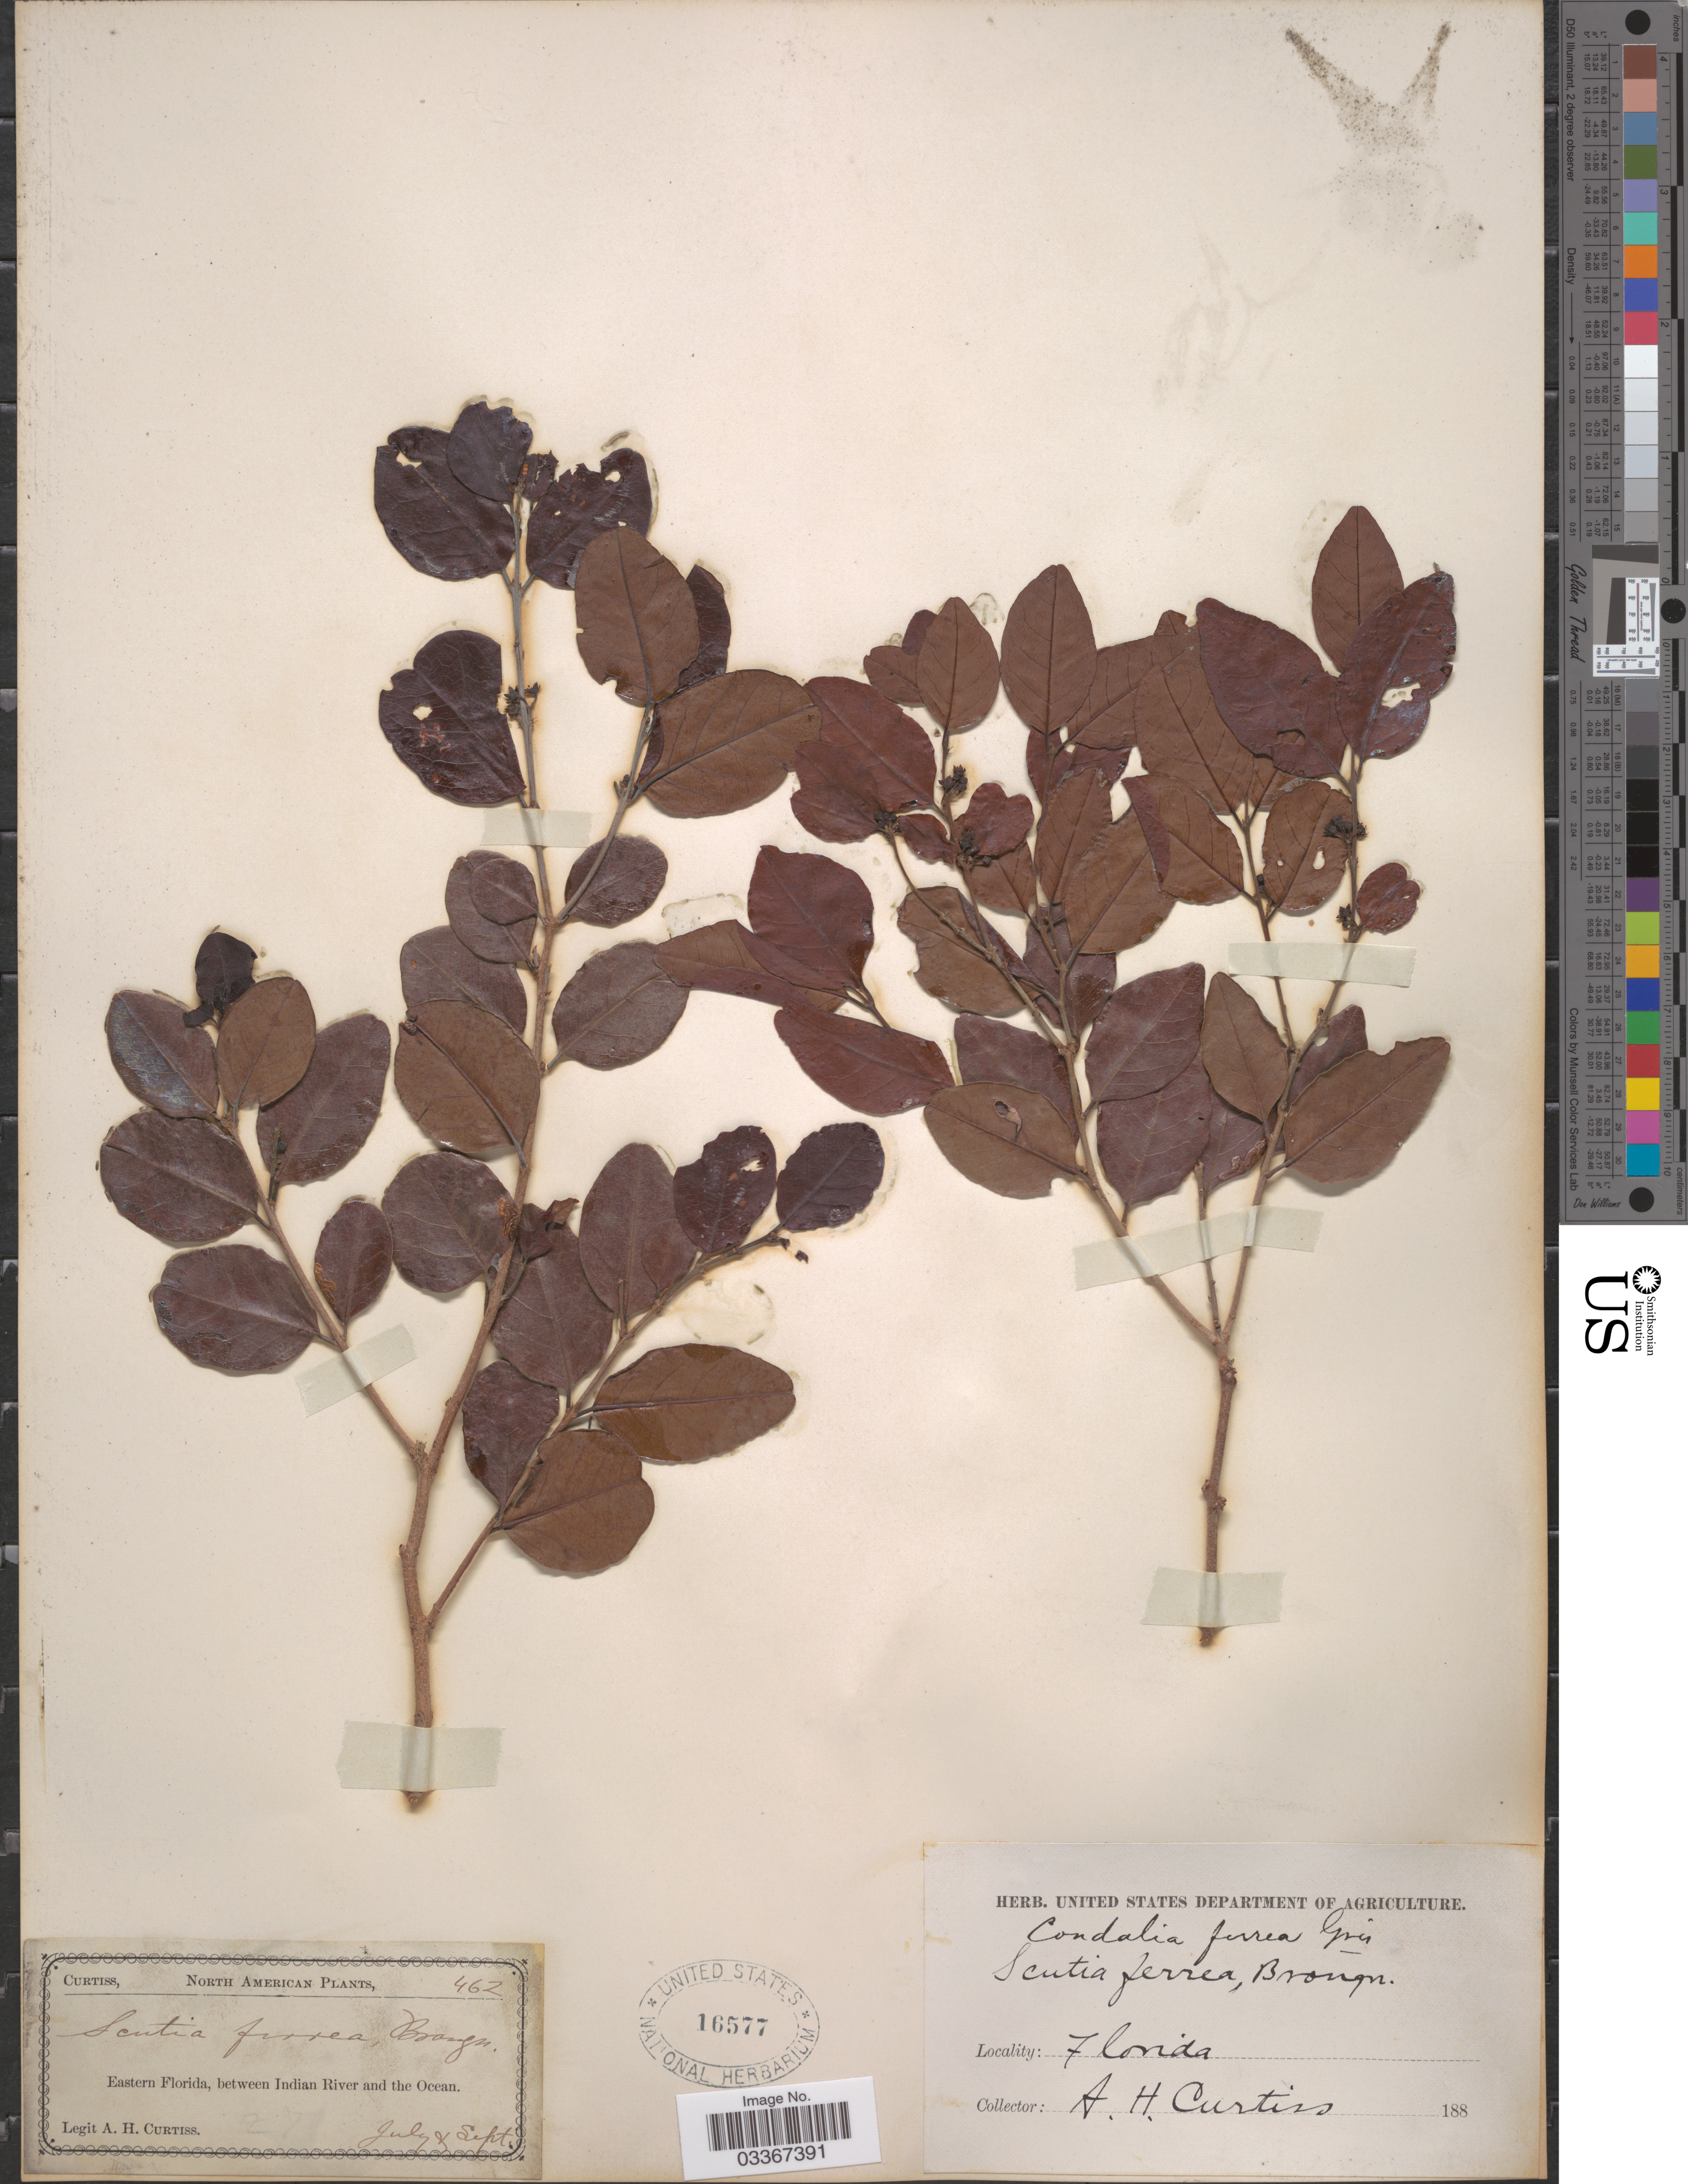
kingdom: Plantae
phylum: Tracheophyta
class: Magnoliopsida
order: Rosales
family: Rhamnaceae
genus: Krugiodendron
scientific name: Krugiodendron ferreum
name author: (Vahl) Urb.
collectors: A. H. Curtiss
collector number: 462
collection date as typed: July & Sept 188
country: United States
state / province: Florida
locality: Eastern Florida, between Indian River and the Occan.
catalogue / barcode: US 16577